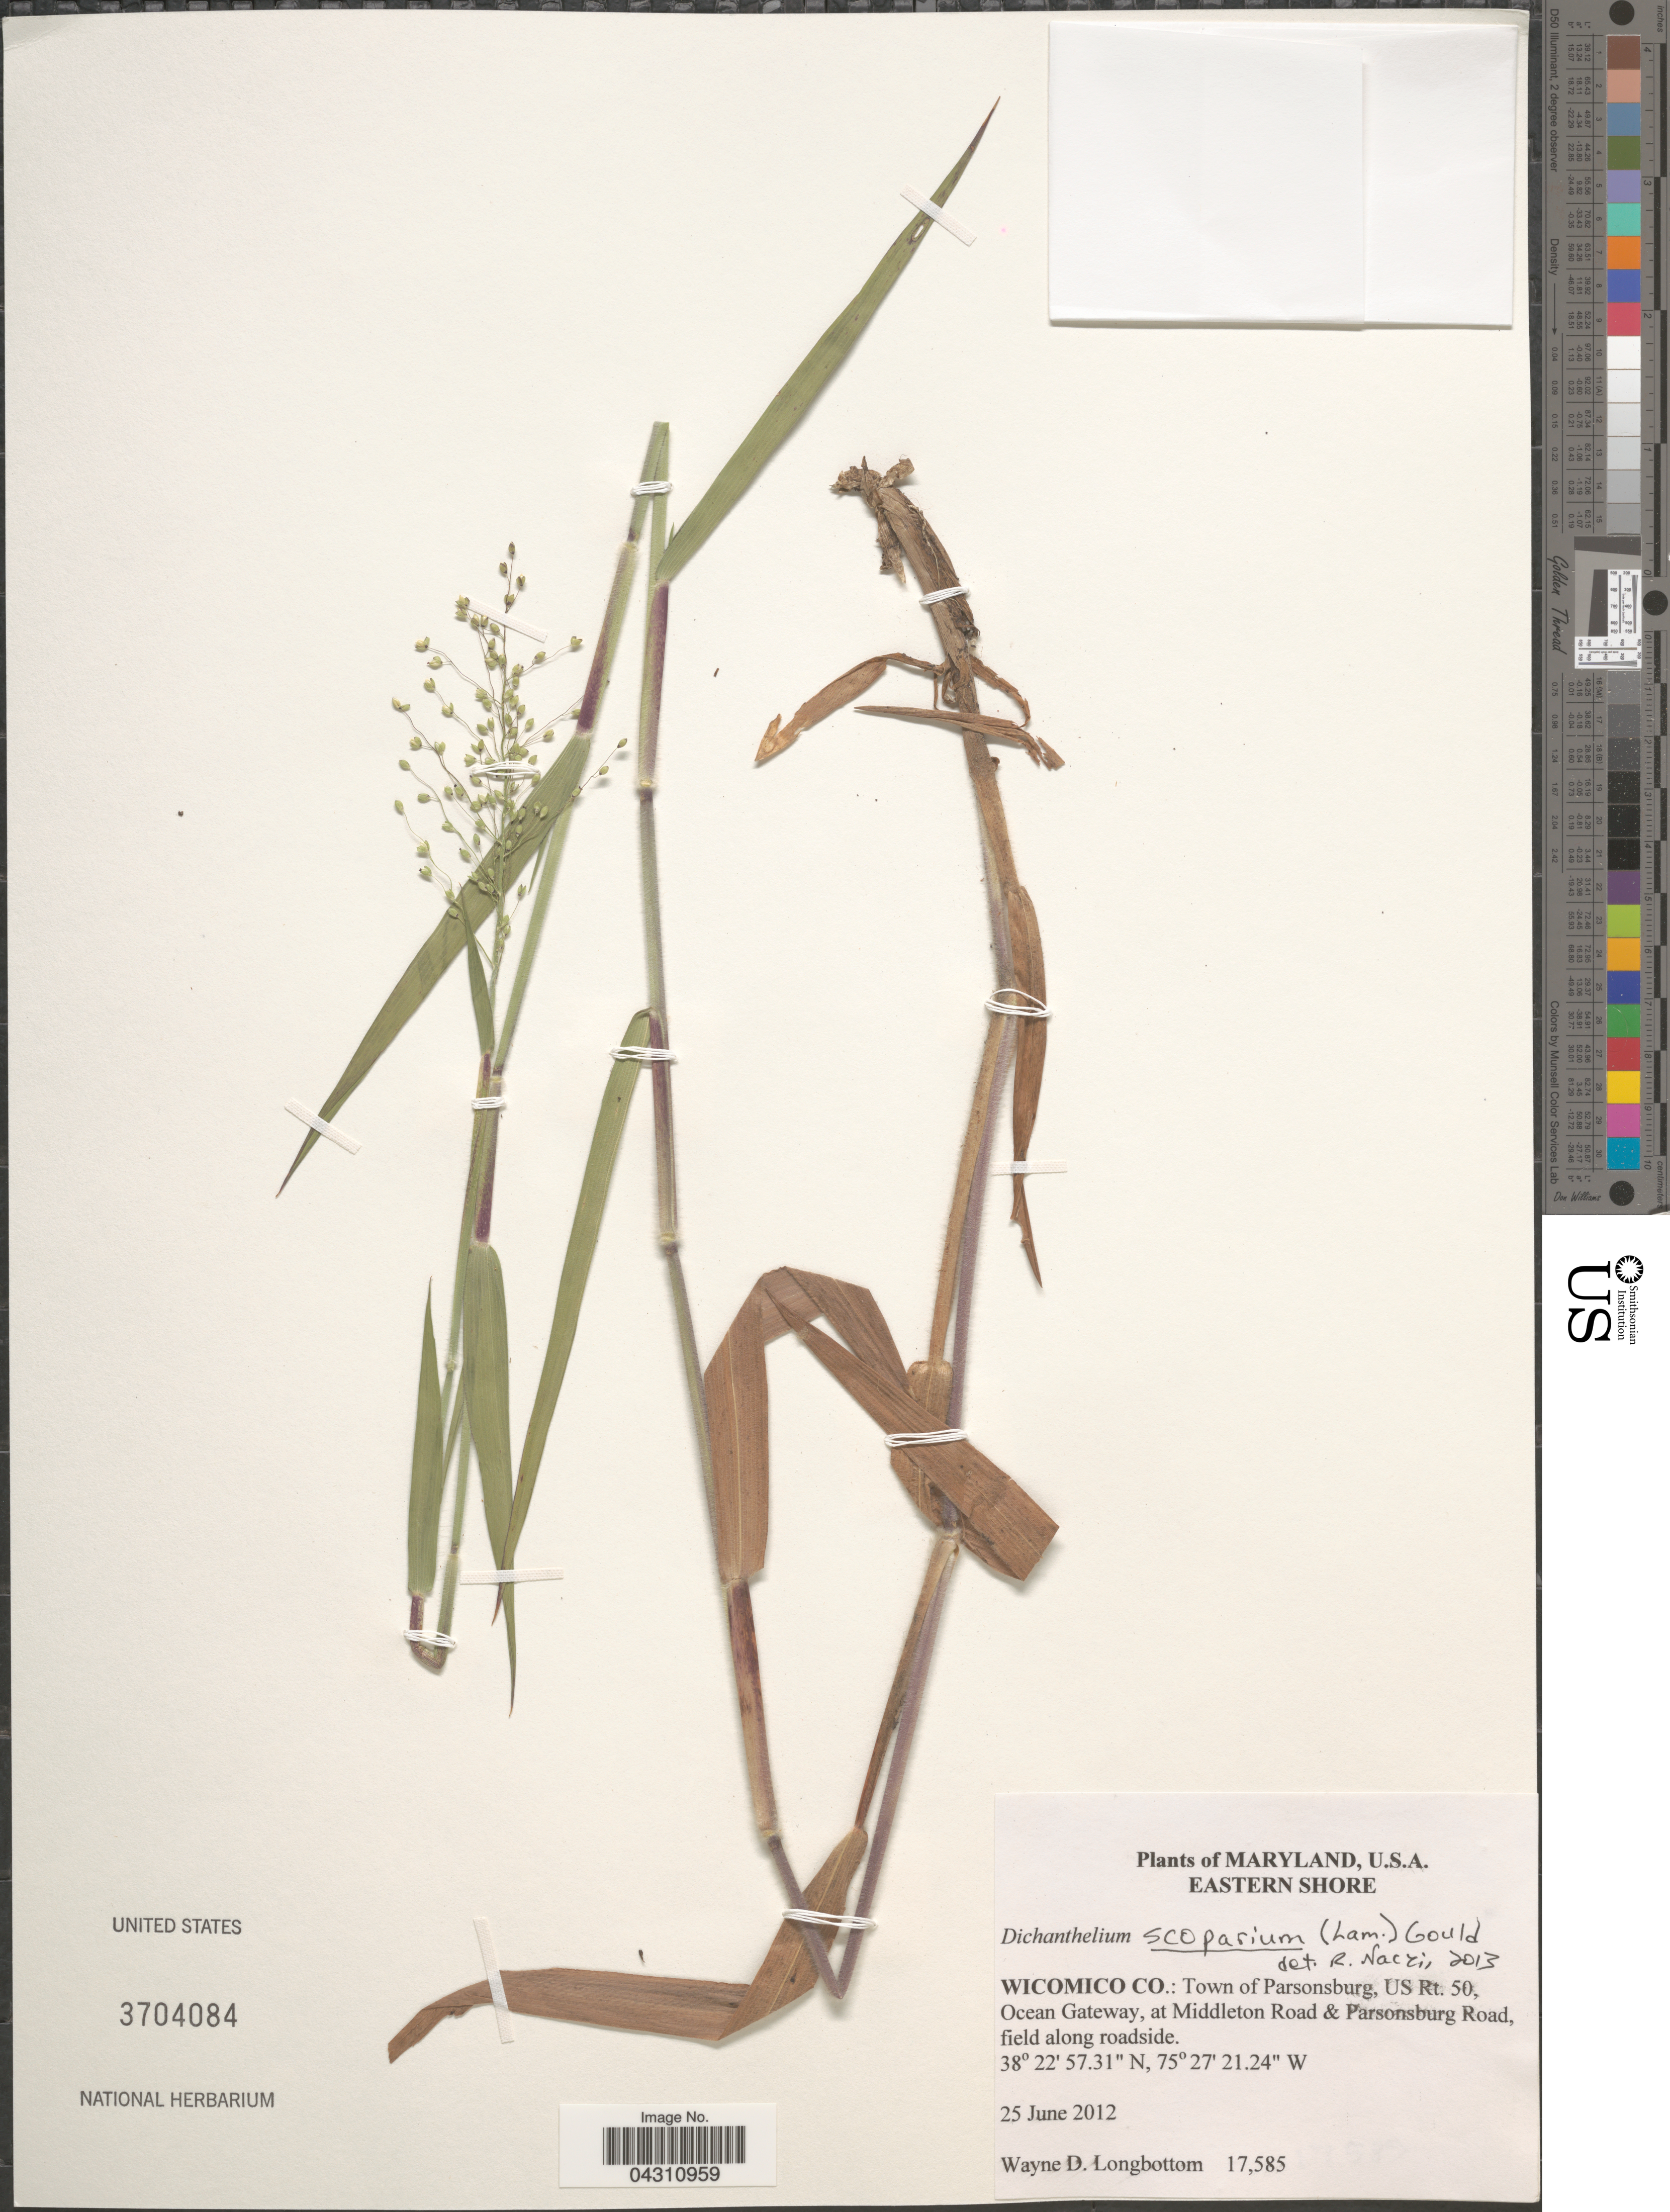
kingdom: Plantae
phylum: Tracheophyta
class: Liliopsida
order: Poales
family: Poaceae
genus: Dichanthelium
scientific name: Dichanthelium scoparium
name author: (Lam.) Gould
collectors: W. D. Longbottom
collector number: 17585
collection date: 2012-06-25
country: United States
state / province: Maryland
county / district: Wicomico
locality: Eastern Shore. Wicomico Co.: Town of Parsonsburg, US Rt. 50, Ocean Gateway, at Middelton Road & Parsonsburg Road, field along roadside.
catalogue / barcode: US 3704084